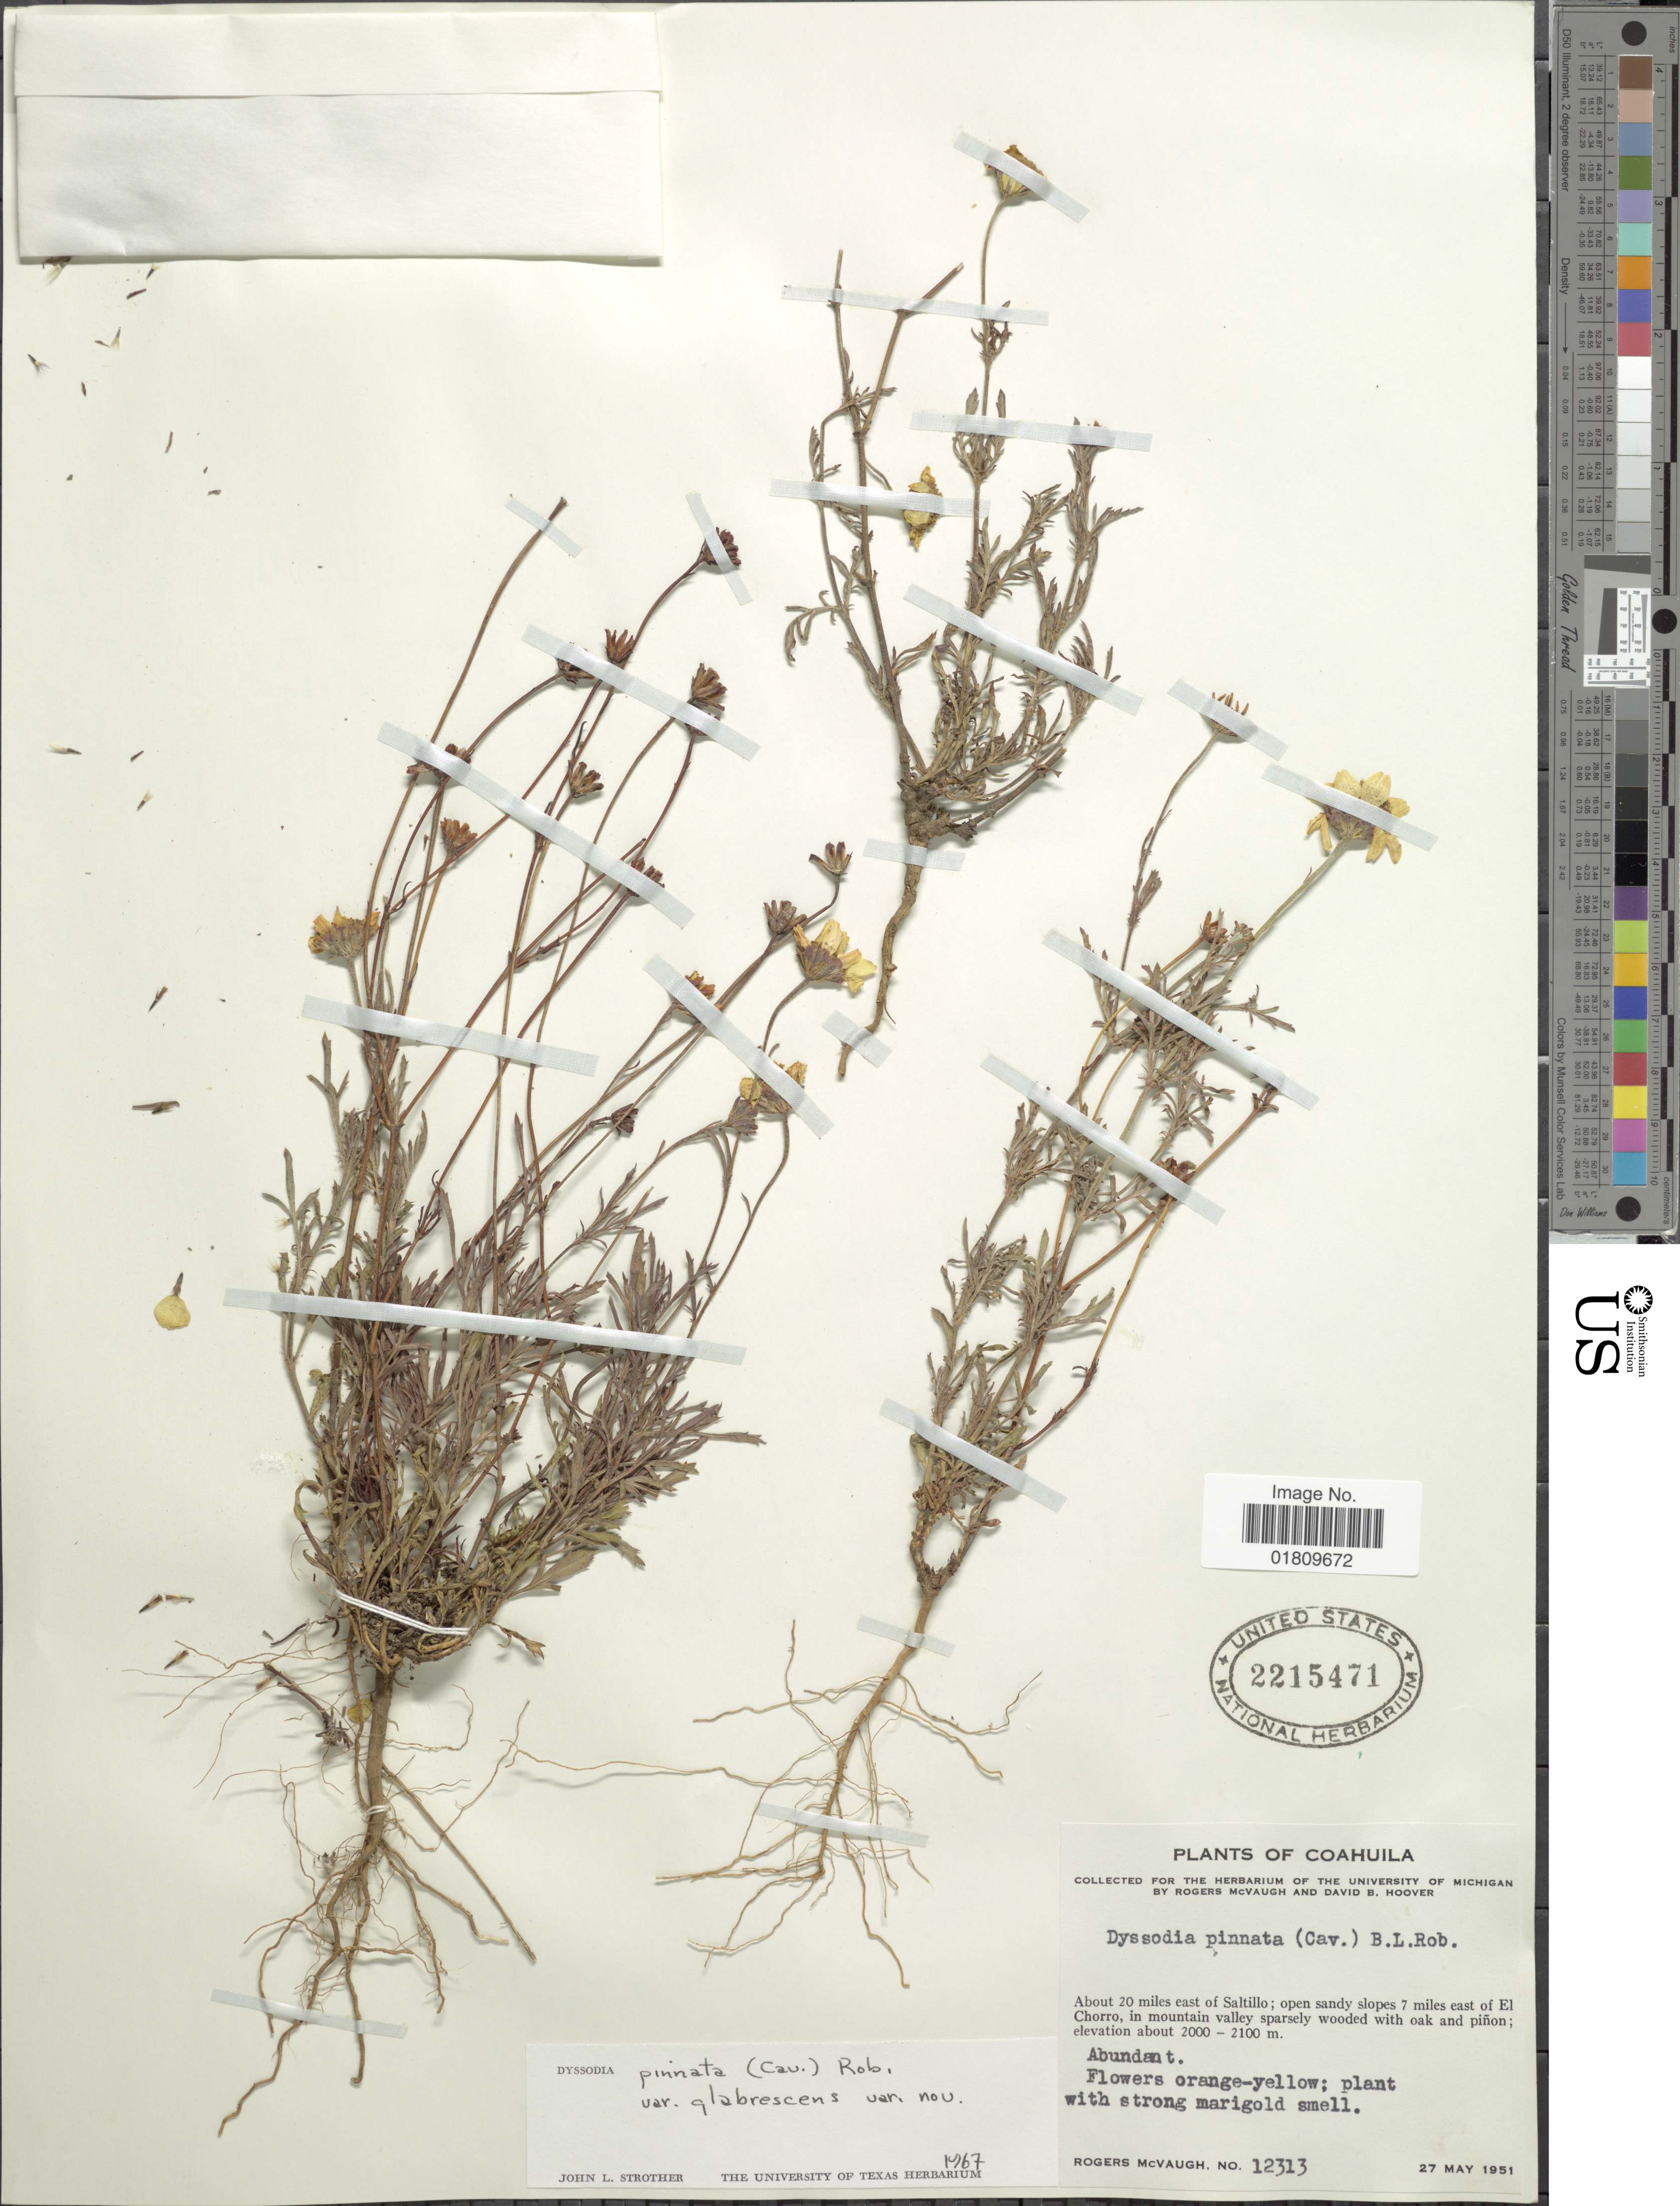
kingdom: Plantae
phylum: Tracheophyta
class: Magnoliopsida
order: Asterales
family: Asteraceae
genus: Dyssodia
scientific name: Dyssodia pinnata var. glabrescens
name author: Strother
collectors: R. McVaugh & D. B. Hoover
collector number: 12313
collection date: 1951-05-27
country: Mexico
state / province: Coahuila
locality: About 20 miles east of Saltillo; open sandly slopes 7 miles east of El Chorro, in mountain valley sparsely wooded with oak and piñon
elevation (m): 2000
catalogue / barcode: US 2215471